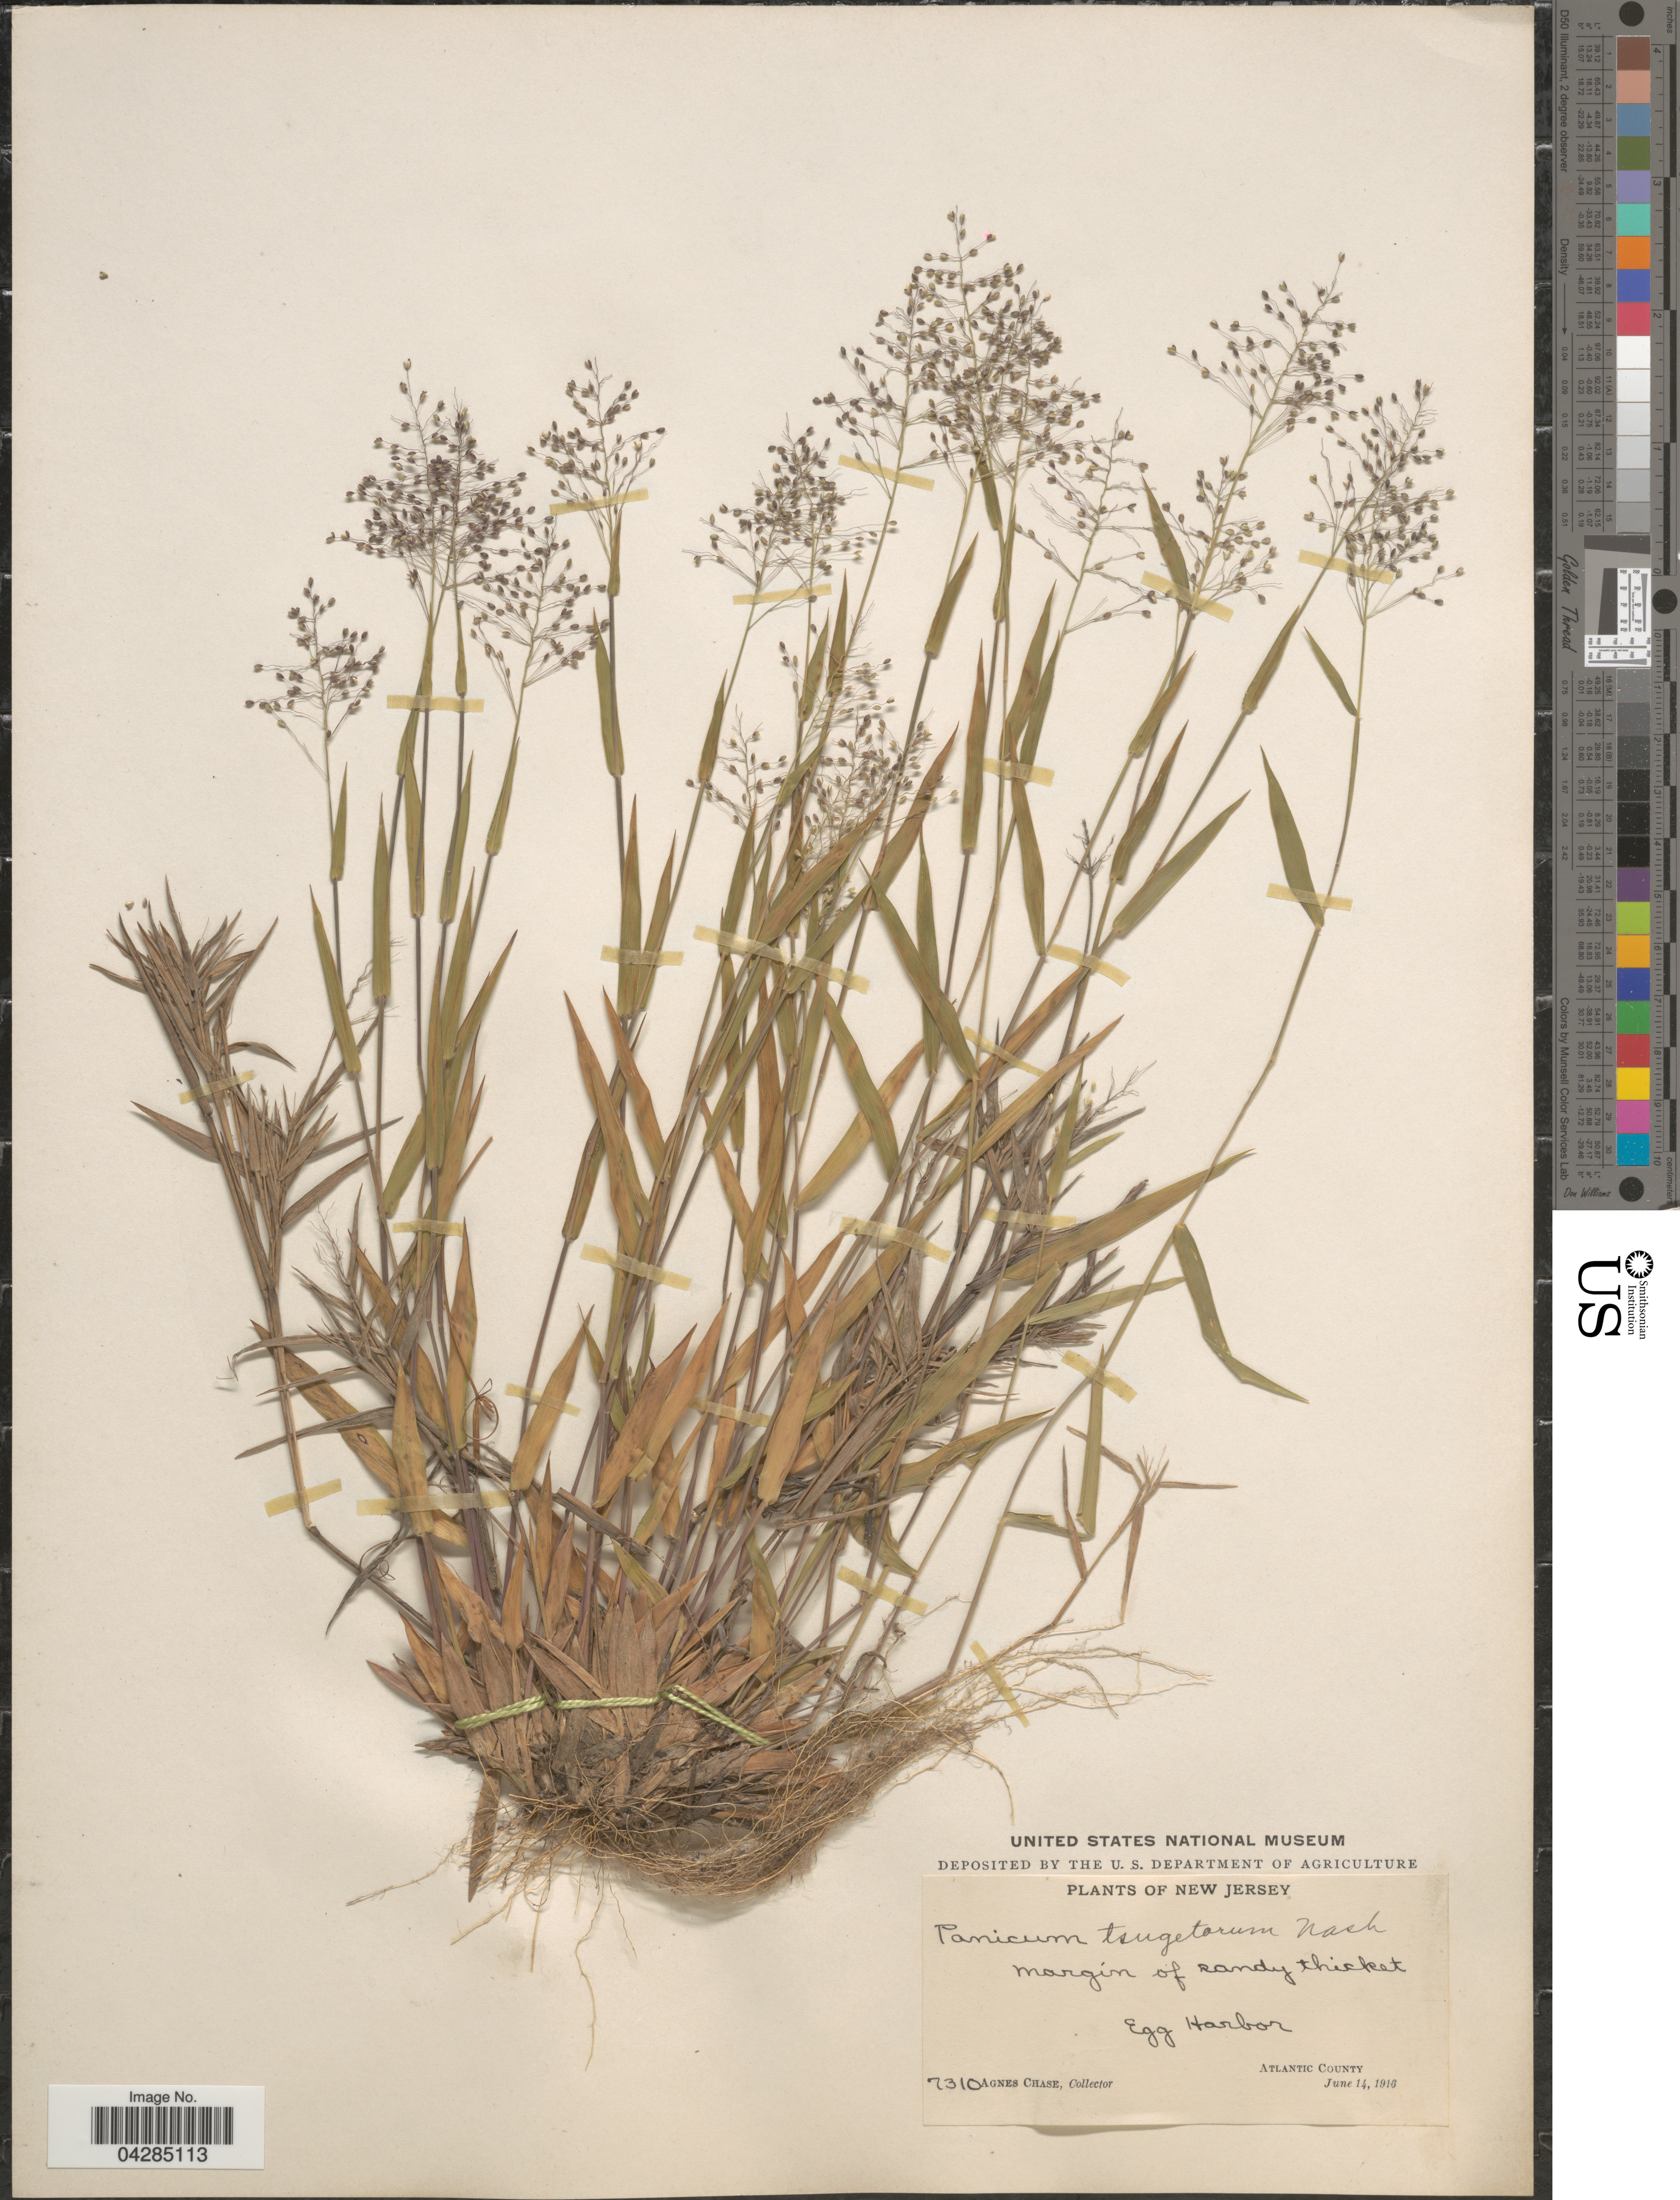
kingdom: Plantae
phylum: Tracheophyta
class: Liliopsida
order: Poales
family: Poaceae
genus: Dichanthelium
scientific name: Dichanthelium portoricense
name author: (Desv. ex Ham.) B.F. Hansen & Wunderlin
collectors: A. Chase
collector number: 7310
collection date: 1916-06-14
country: United States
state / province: New Jersey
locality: Egg Harbor. Atlantic County.